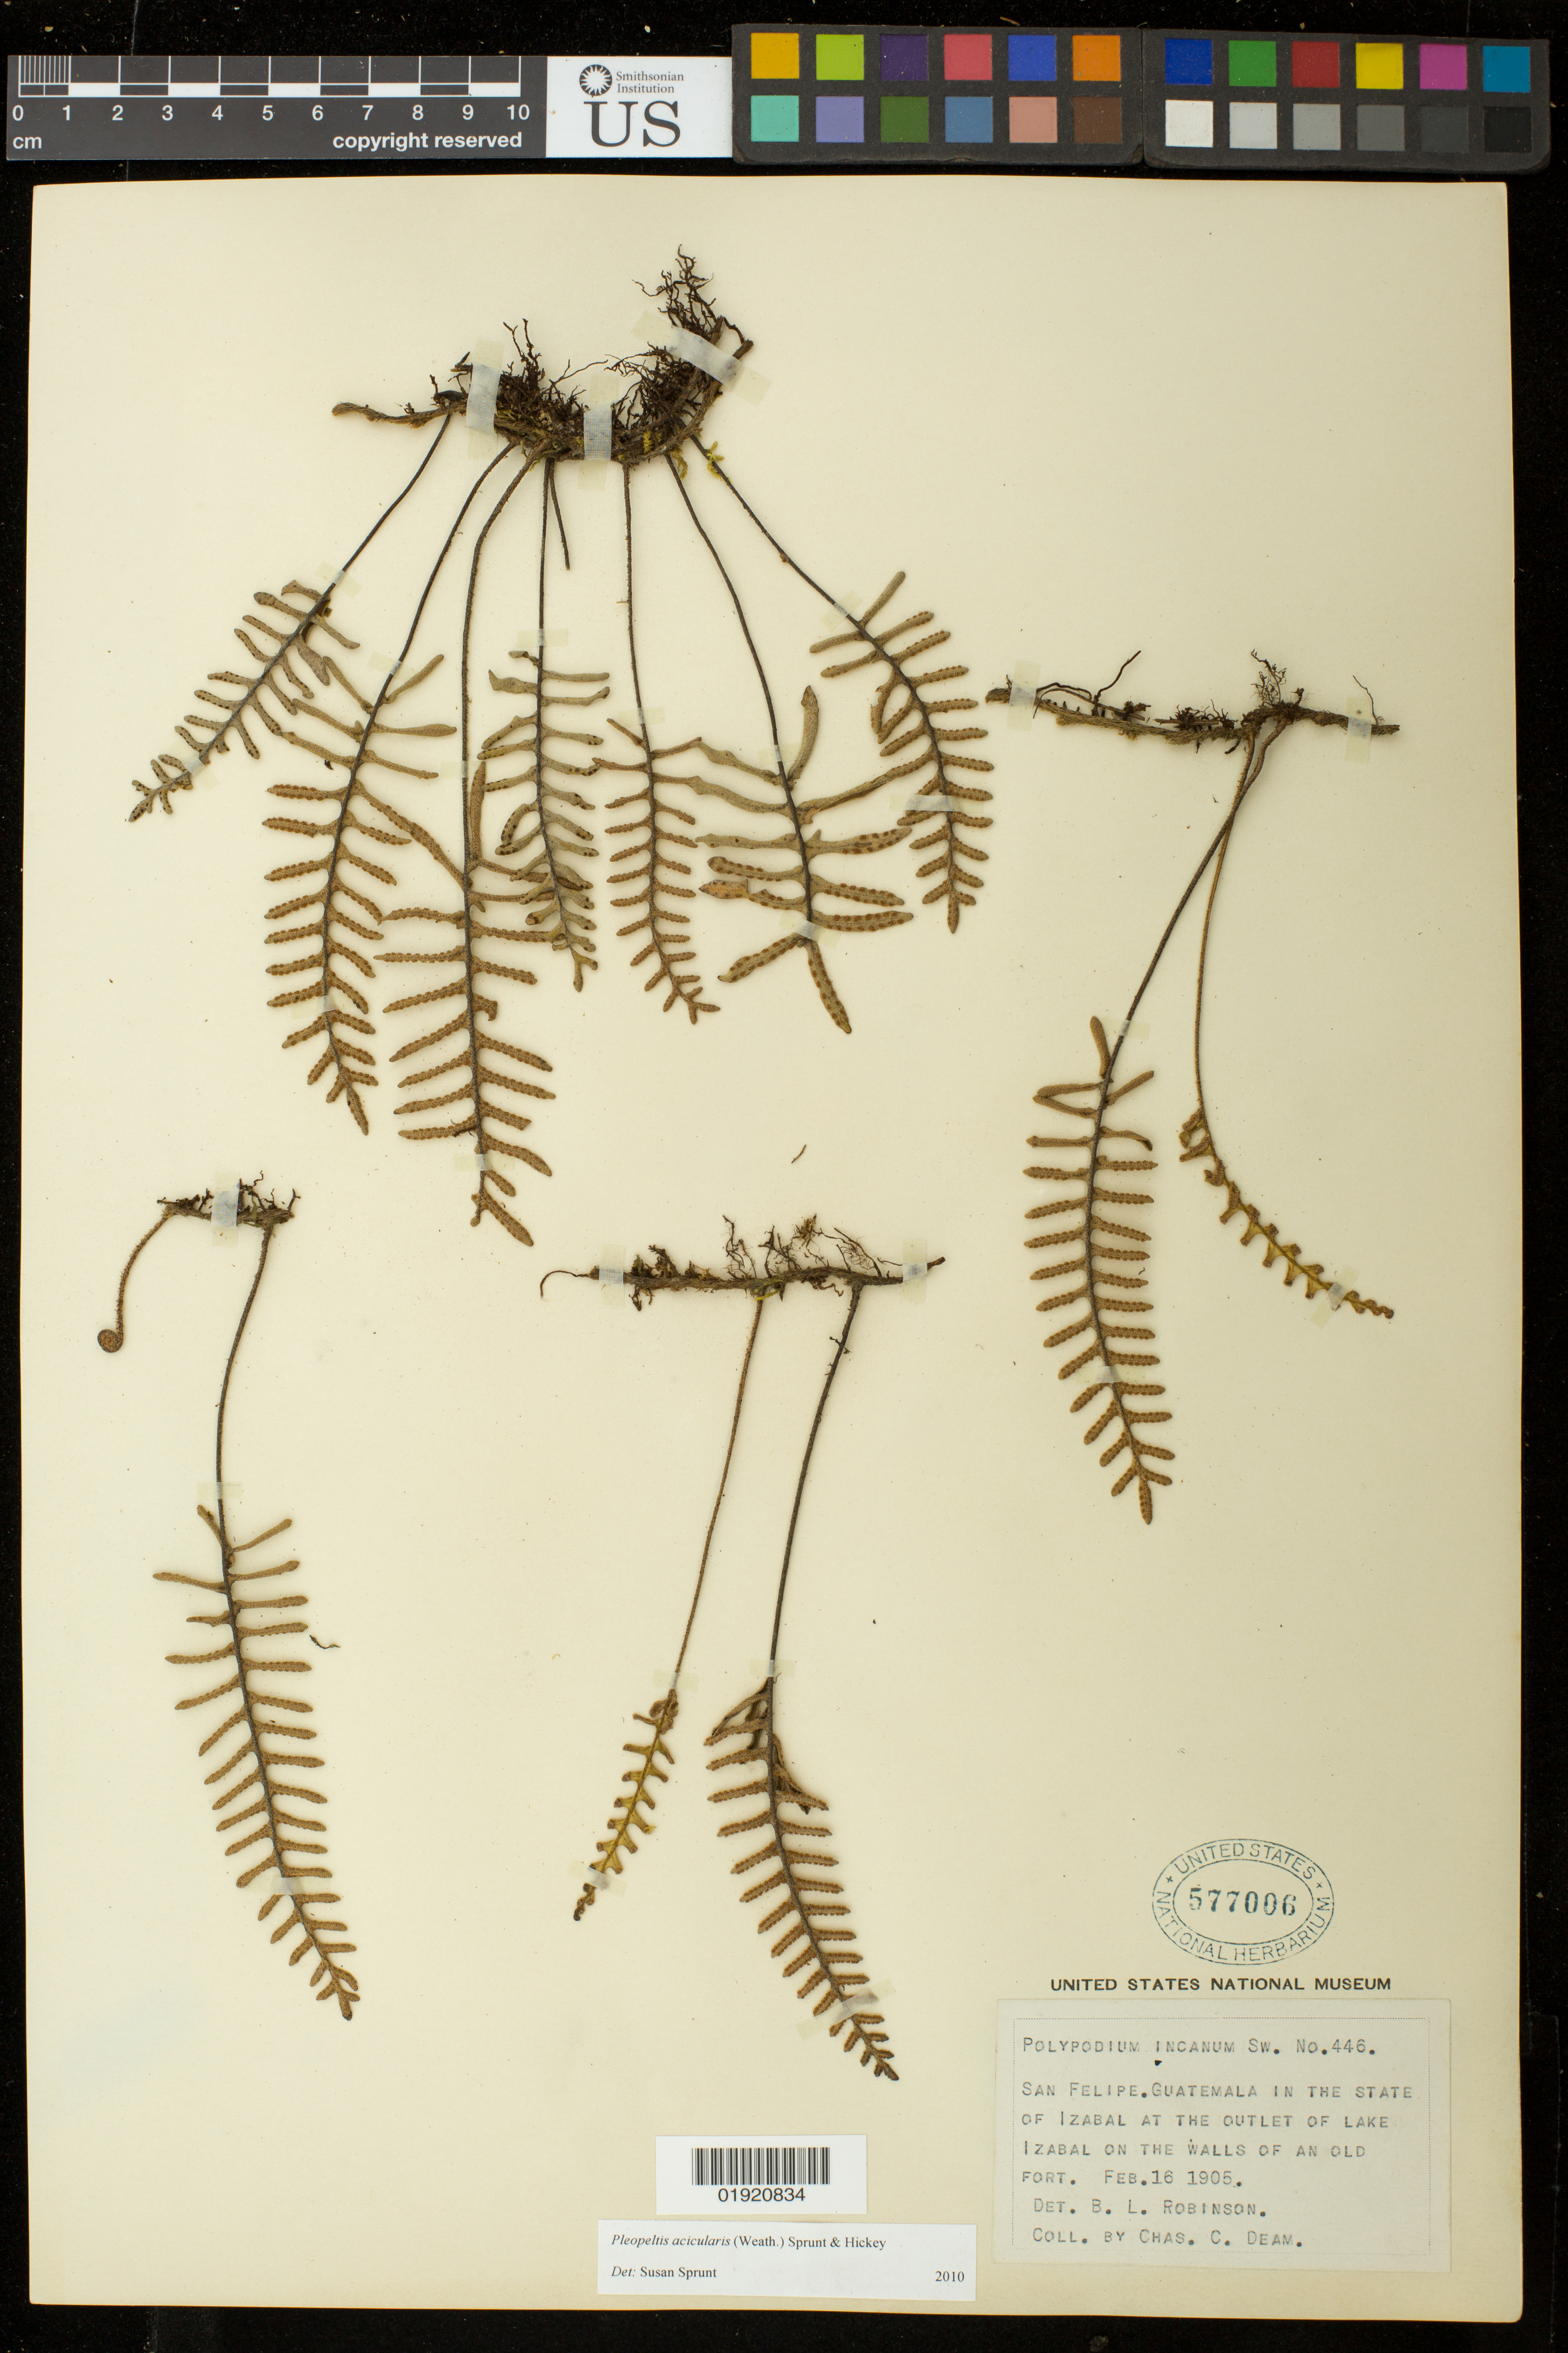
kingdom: Plantae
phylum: Tracheophyta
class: Polypodiopsida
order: Polypodiales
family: Polypodiaceae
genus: Pleopeltis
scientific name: Pleopeltis acicularis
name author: (Weath.) A.R. Sm. & Krömer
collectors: C. C. Deam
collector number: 446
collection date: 1905-02-16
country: Guatemala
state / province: Izabal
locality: San Feipe. Guatemala in the state of Izabal at the outlet of Lake Izabal.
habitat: On the walls of an old fort.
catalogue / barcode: US 577006